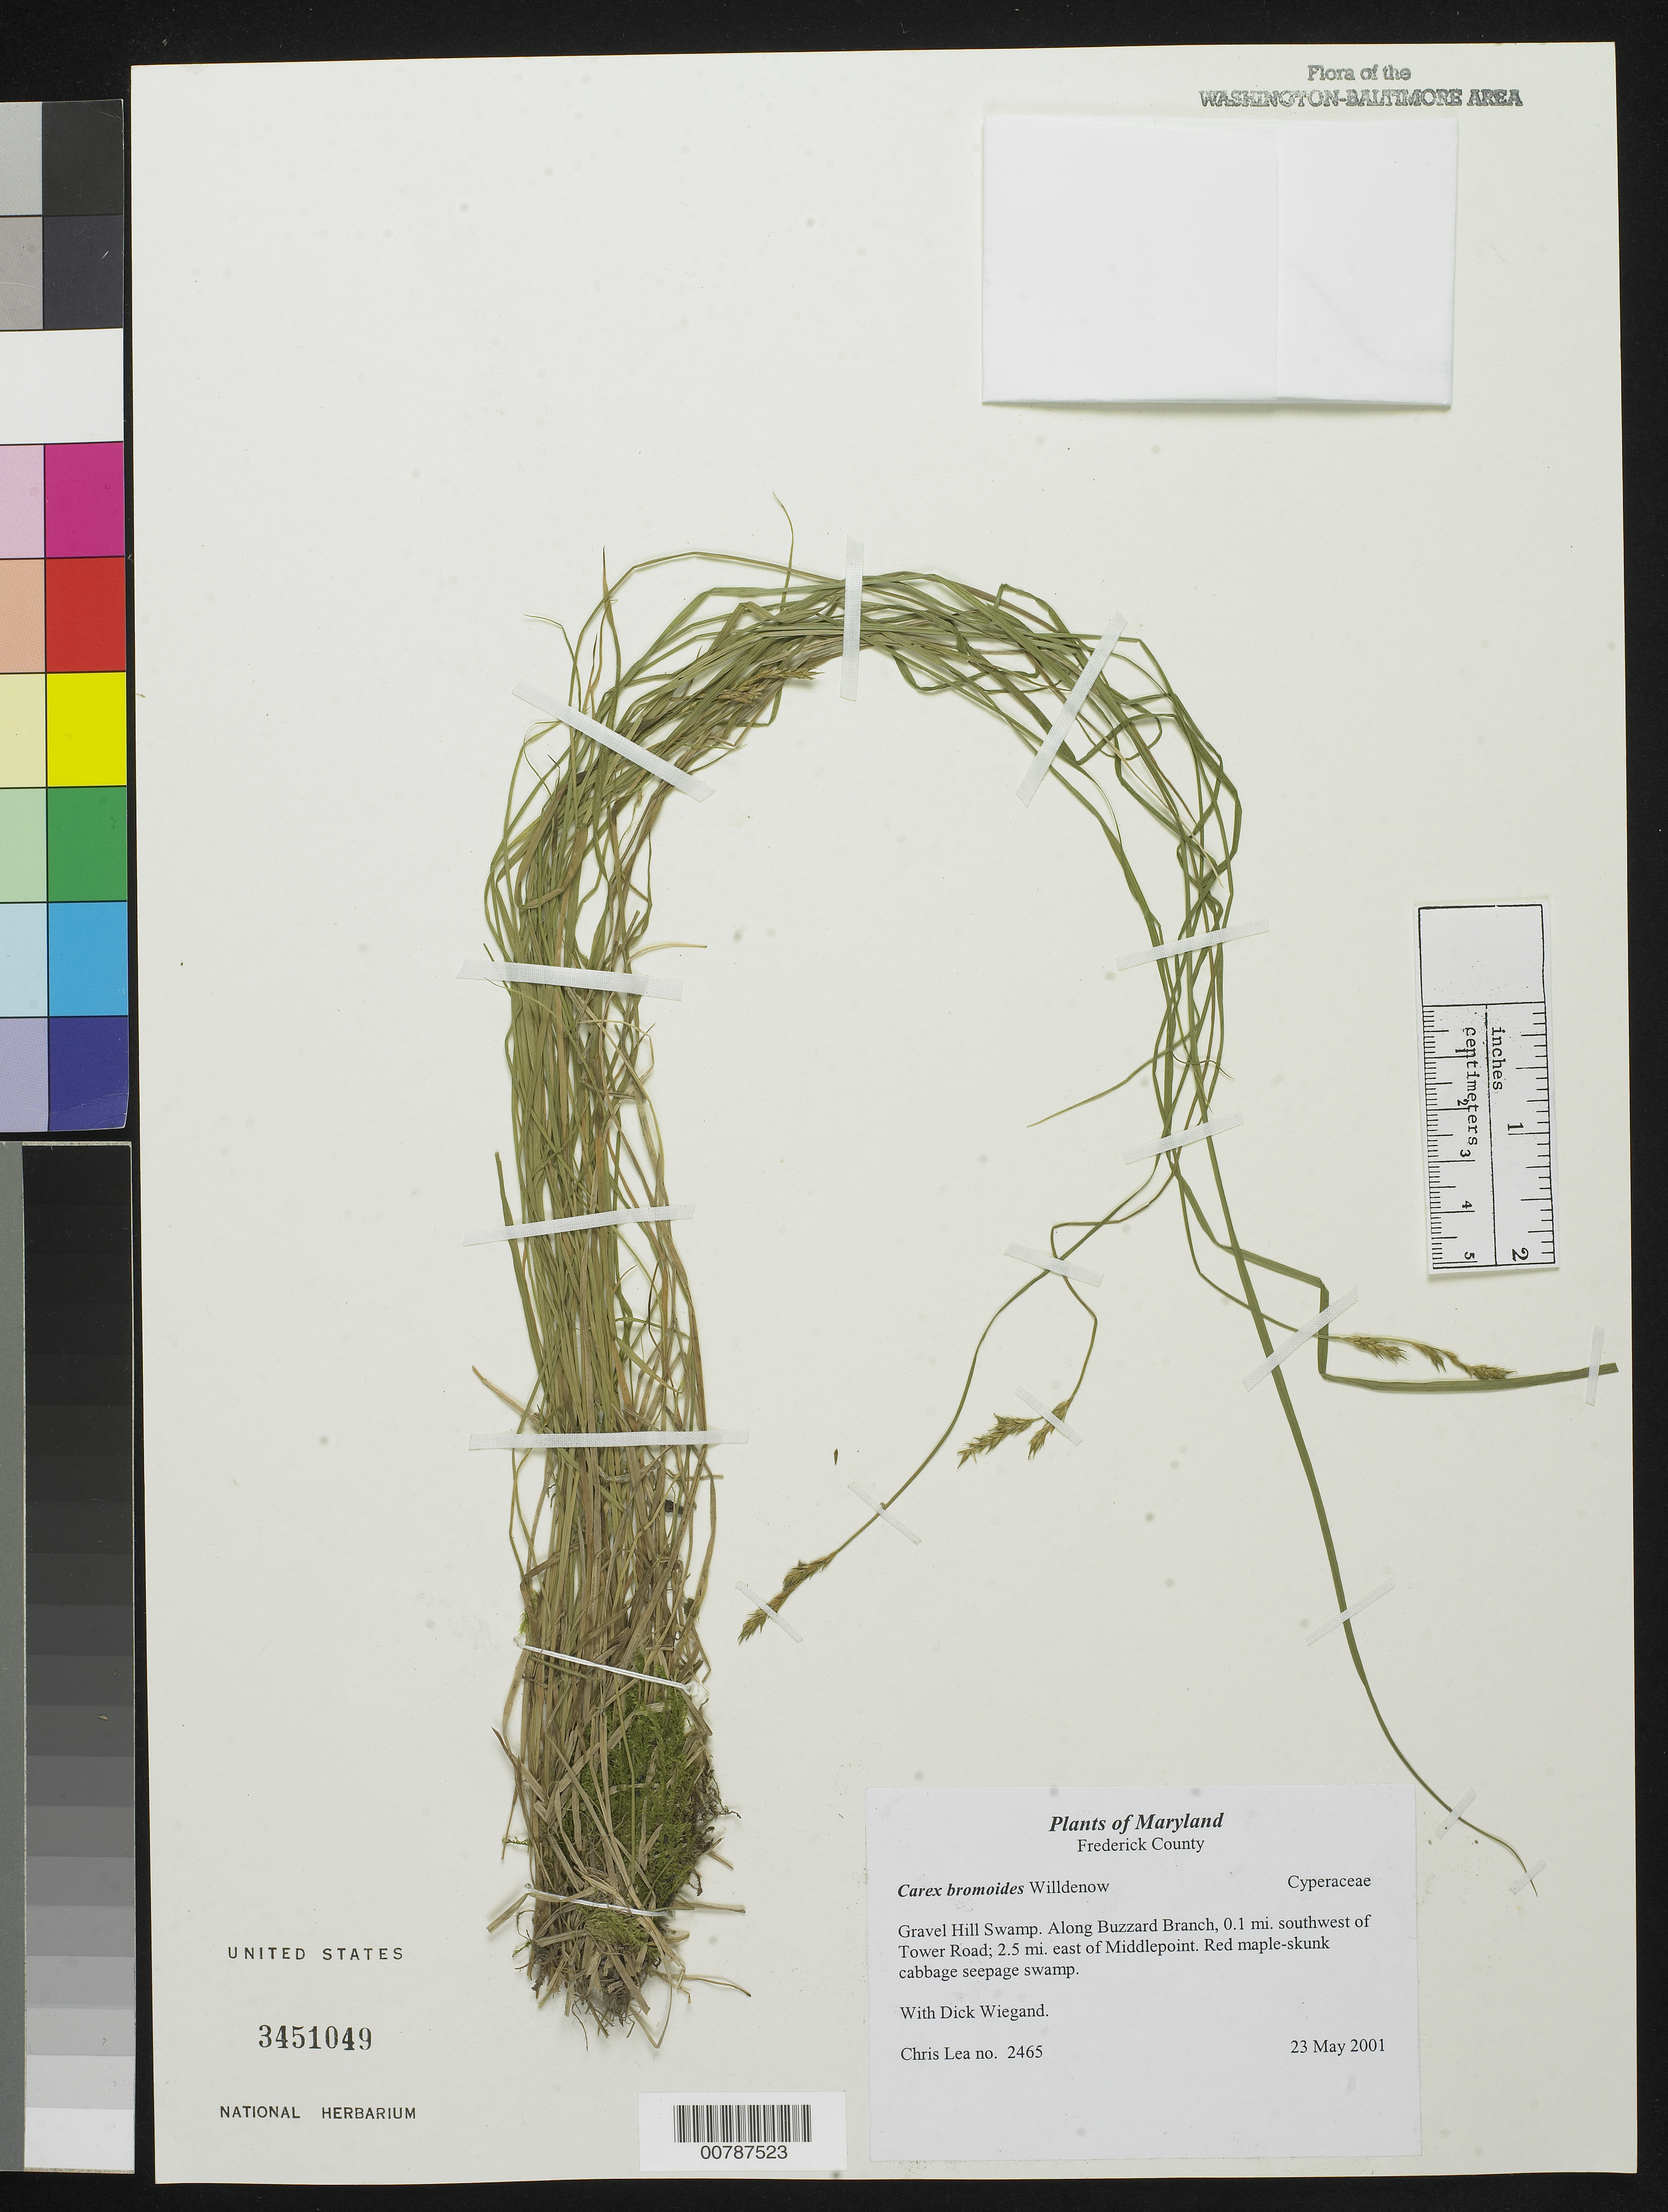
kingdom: Plantae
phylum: Tracheophyta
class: Liliopsida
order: Poales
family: Cyperaceae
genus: Carex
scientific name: Carex bromoides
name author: Willd.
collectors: C. Lea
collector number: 2465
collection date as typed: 23 May 2001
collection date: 2001-05-23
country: United States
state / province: Maryland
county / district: Frederick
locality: Gravel Hill Swamp. Along Buzzard Branch, 0.1 mi. southwest of Tower Road; 2.5 mi. east of Middlepoint.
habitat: Red maple - skunk cabbage seepage swamp.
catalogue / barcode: US 3451049